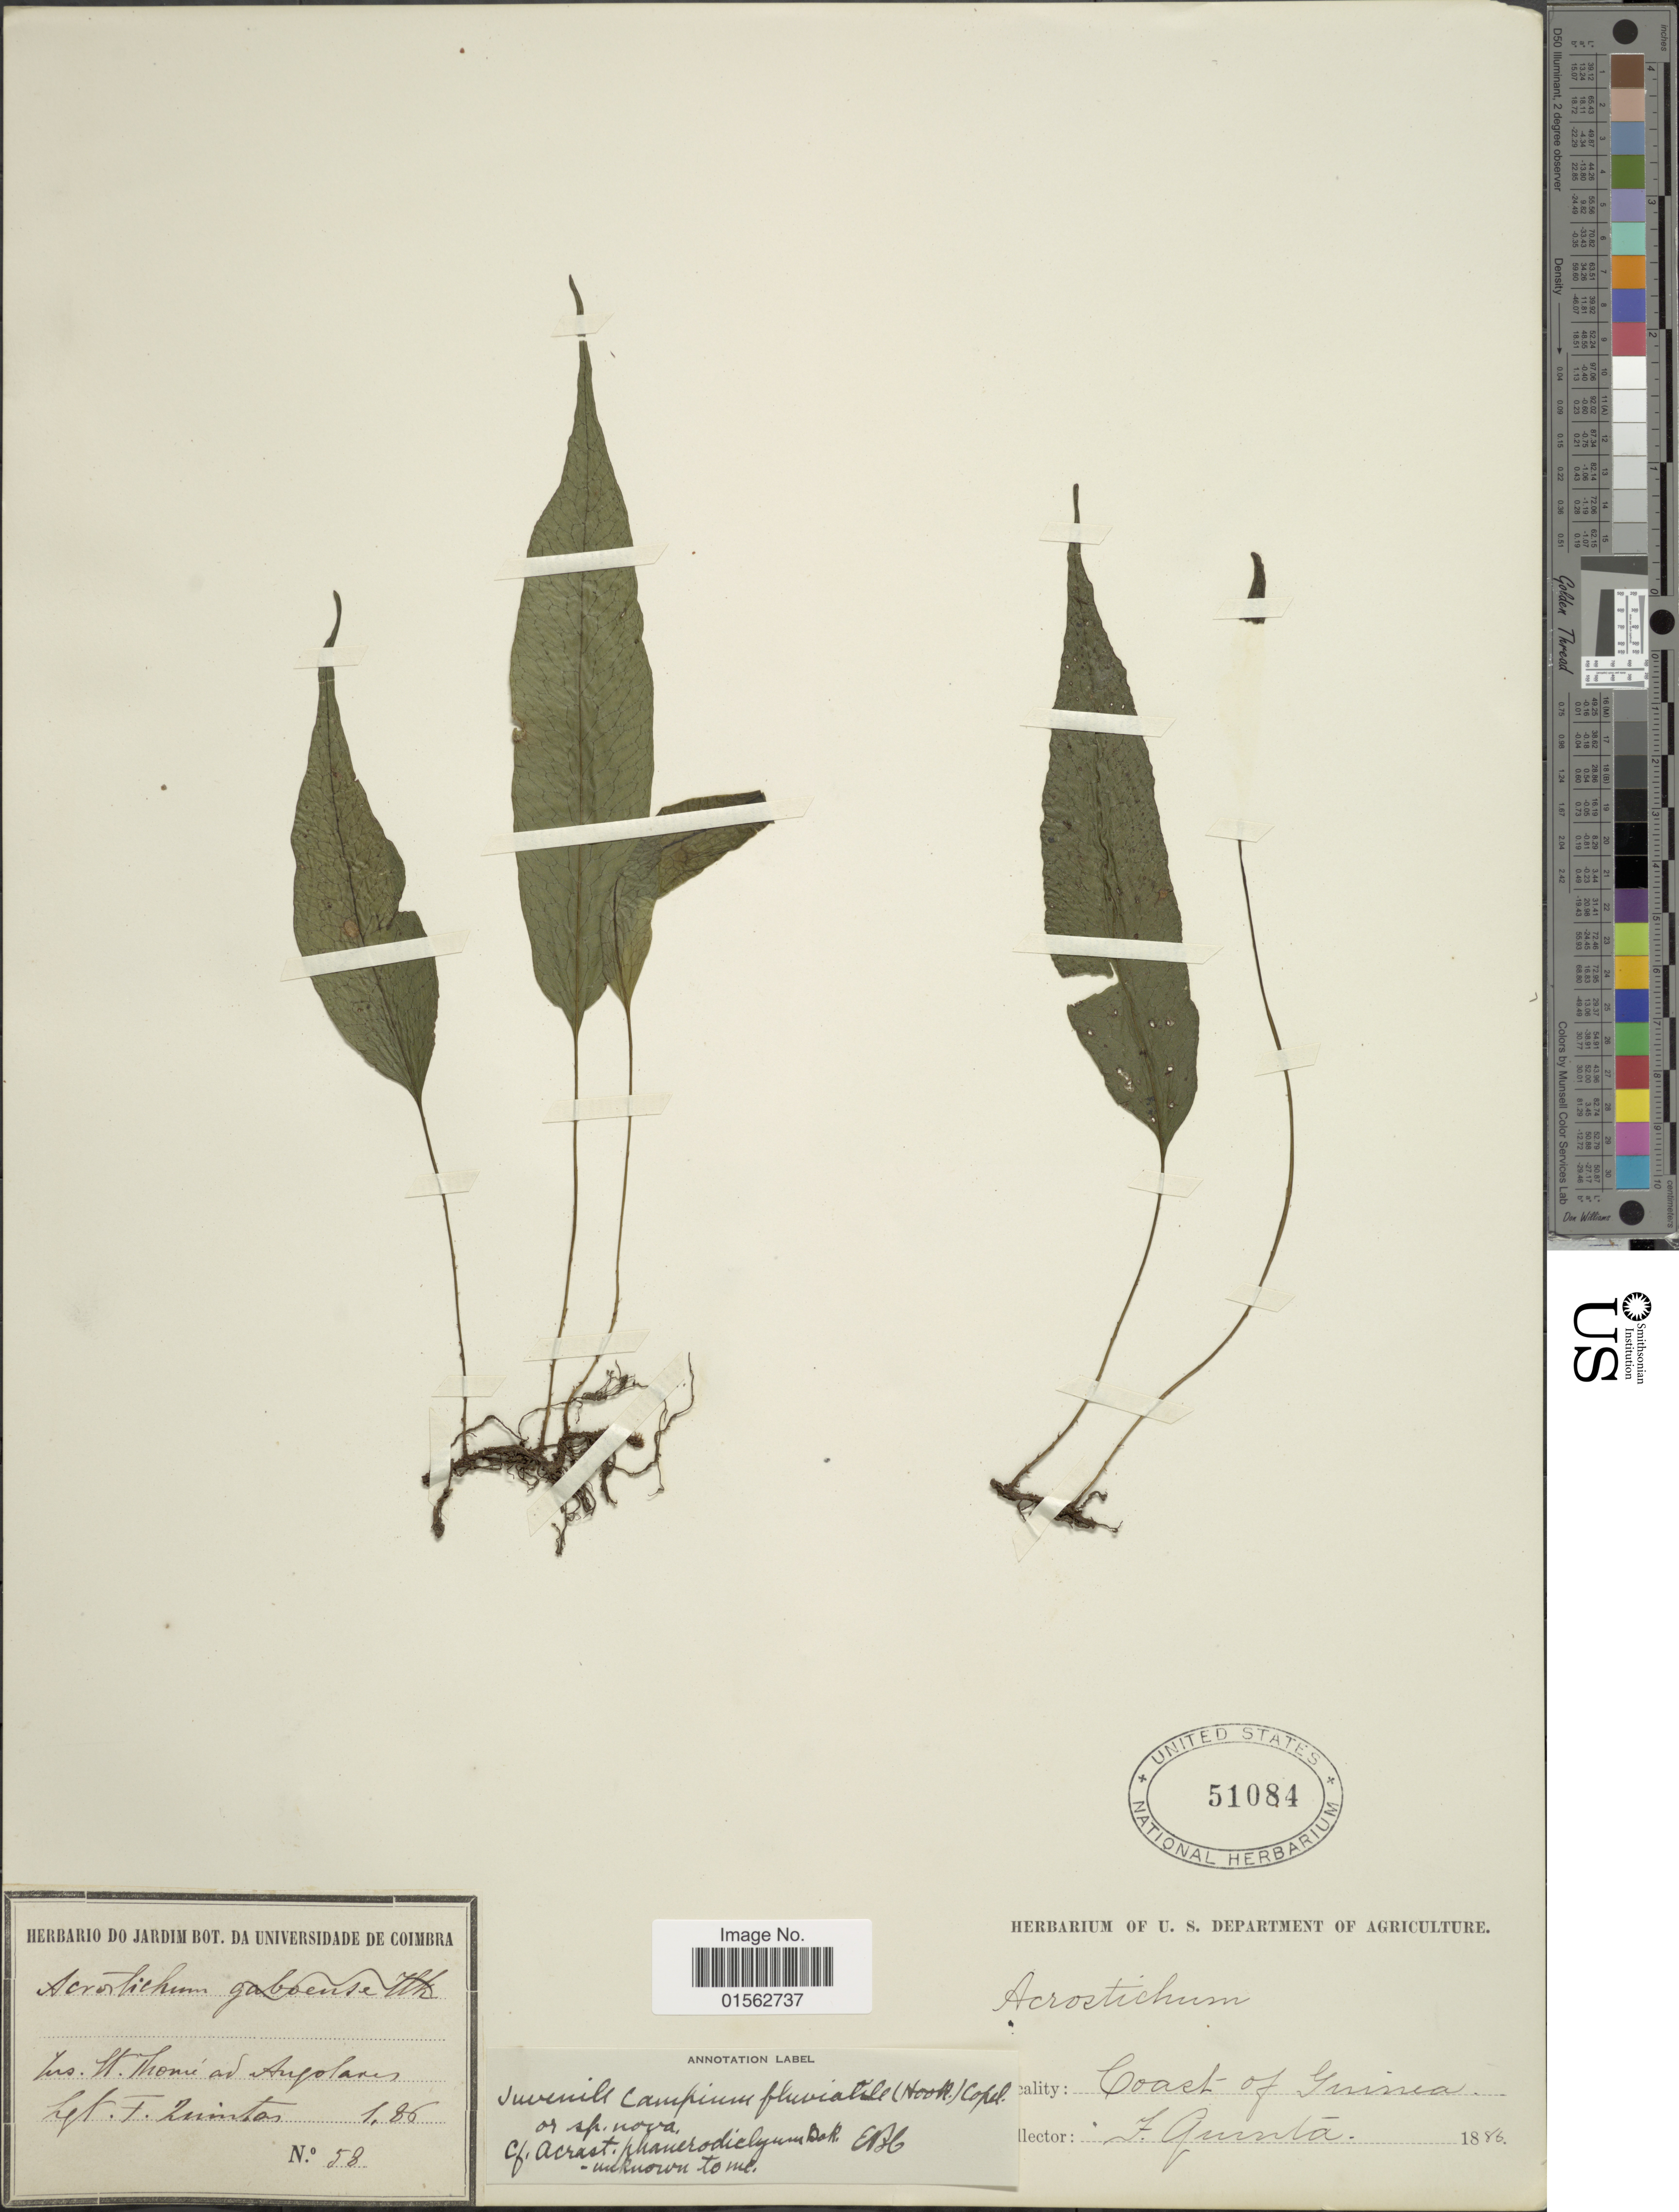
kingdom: Plantae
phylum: Tracheophyta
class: Polypodiopsida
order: Polypodiales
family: Dryopteridaceae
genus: Bolbitis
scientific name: Bolbitis fluviatilis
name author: (Hook.) Ching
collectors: F. Quintas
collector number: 58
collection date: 1886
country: São Tomé and Principe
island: São Tomé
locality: Ins. Thomas ad Angolares, Coast of Guinea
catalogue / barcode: US 51084